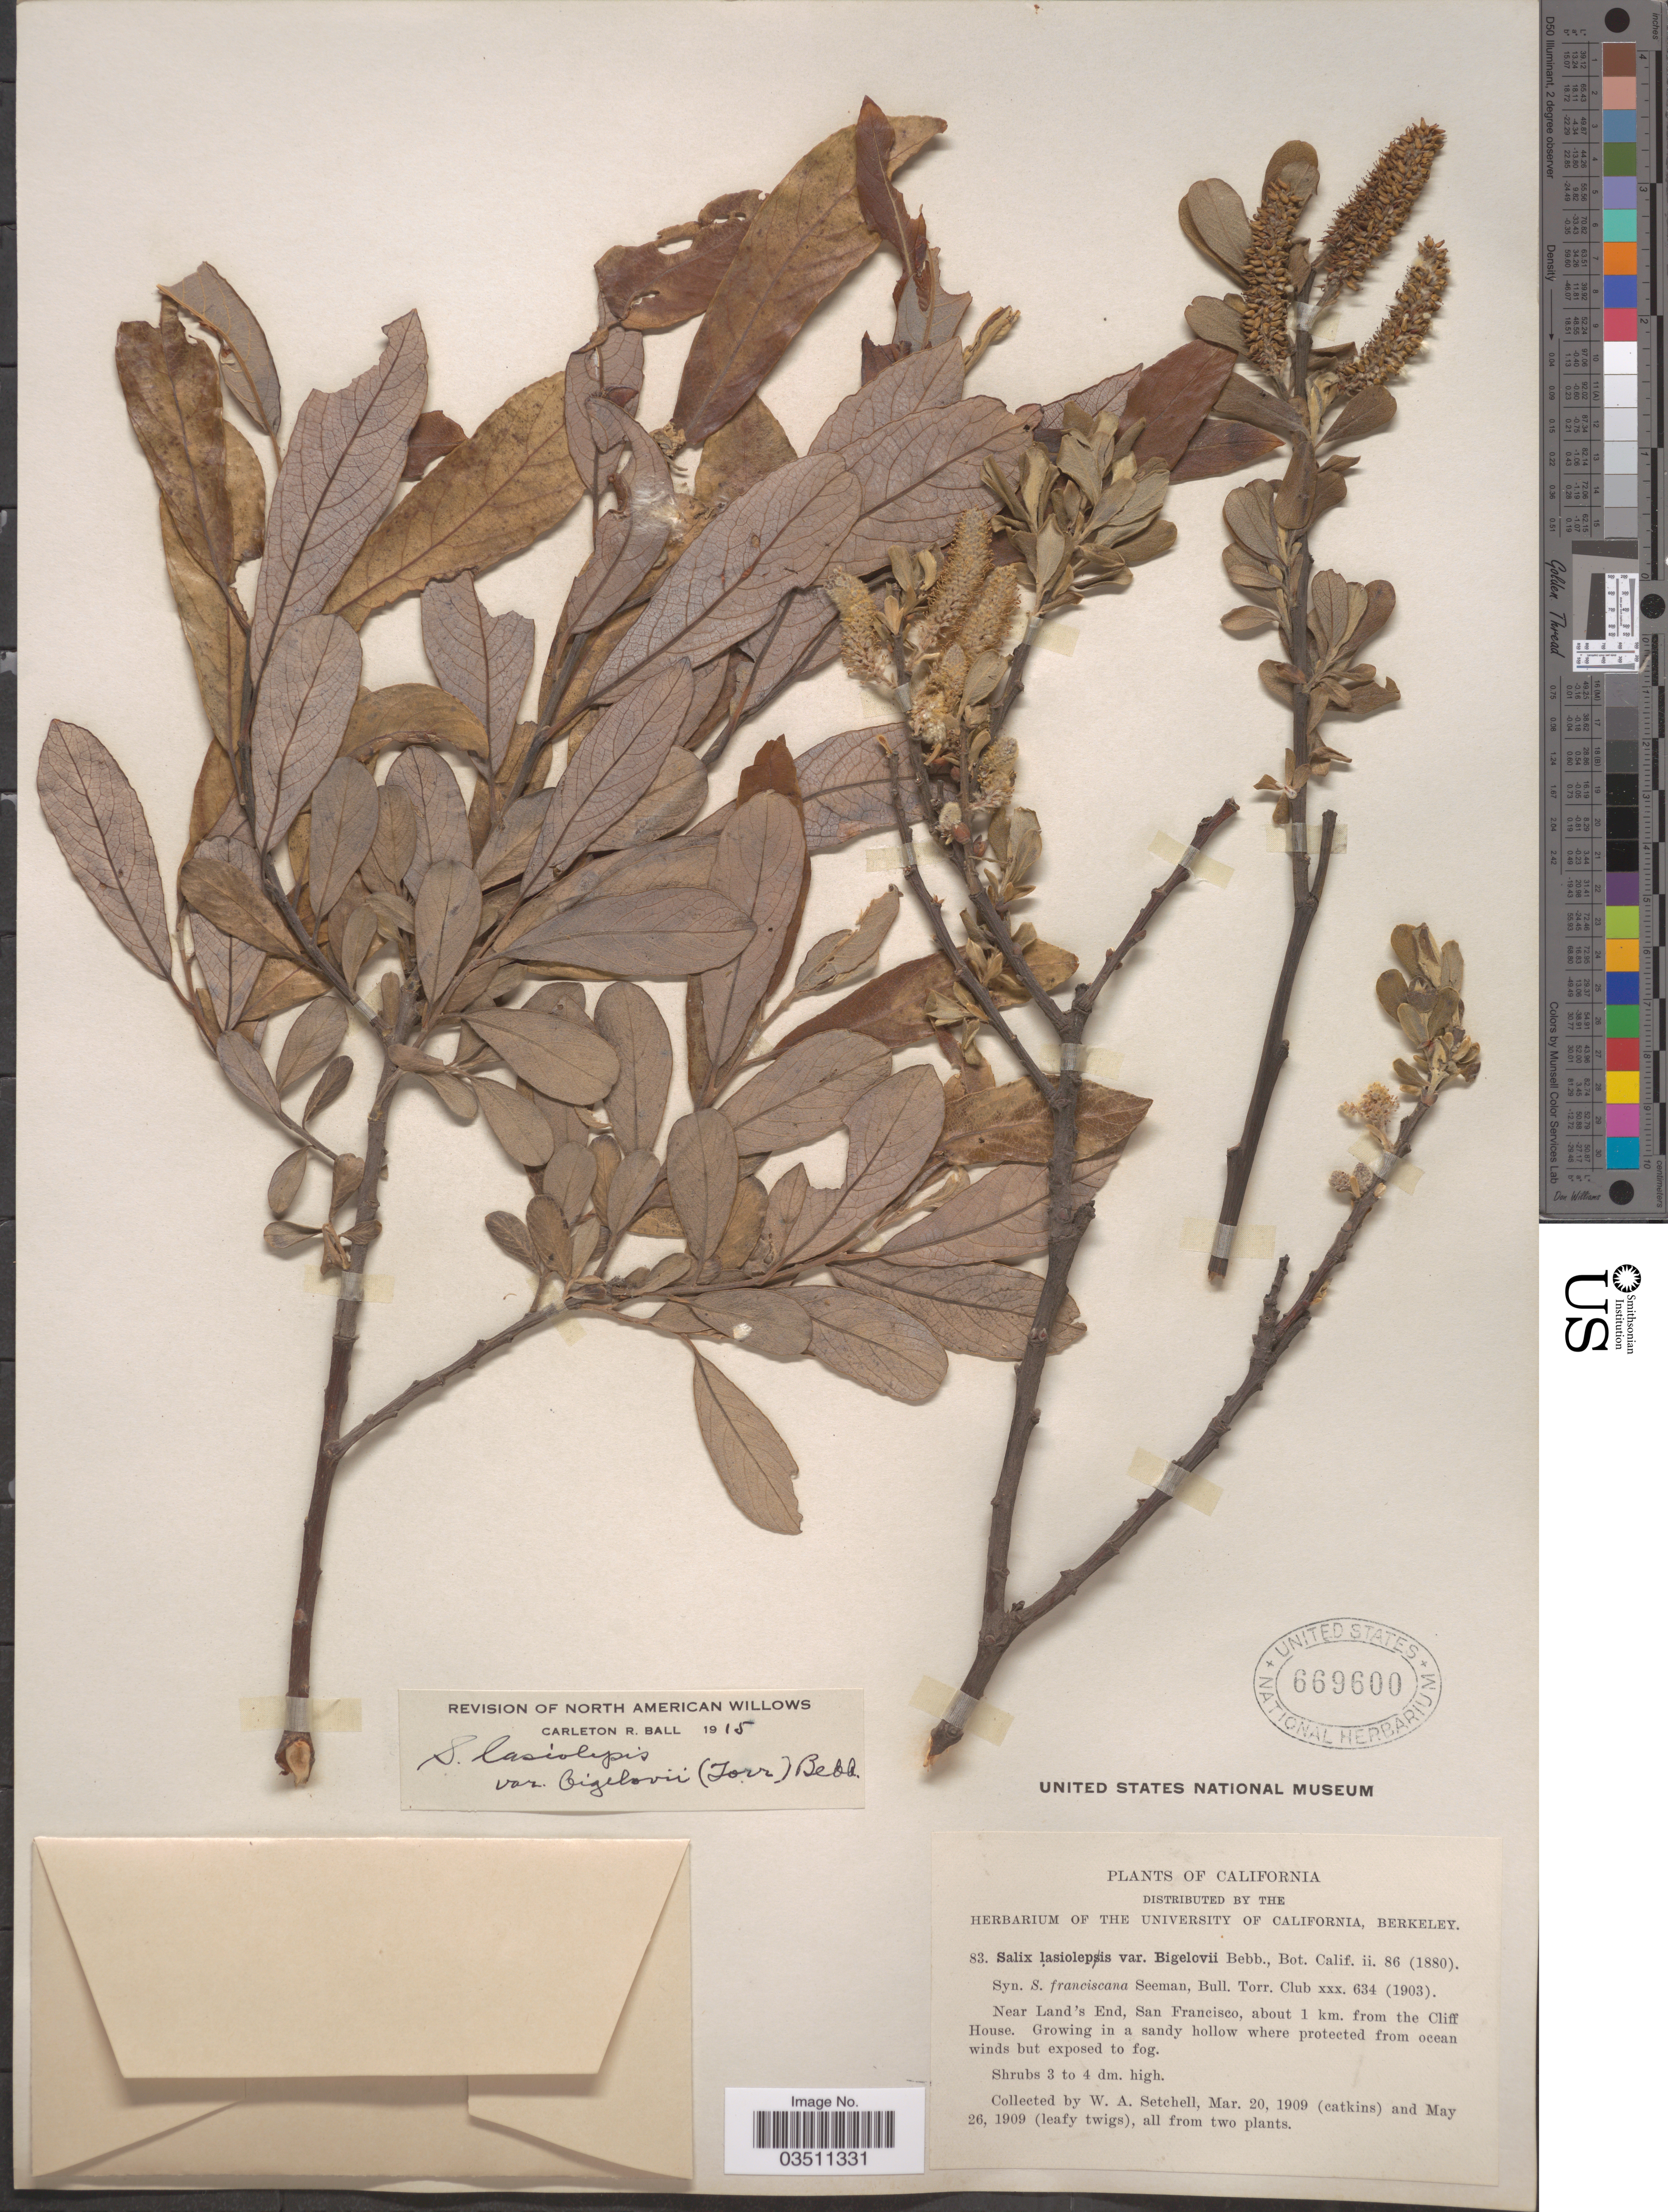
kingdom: Plantae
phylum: Tracheophyta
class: Magnoliopsida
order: Malpighiales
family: Salicaceae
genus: Salix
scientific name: Salix lasiolepis var. bigelovii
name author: Benth.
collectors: W. Setchell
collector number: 83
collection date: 1909-03-20/1909-05-26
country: United States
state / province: California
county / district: San Francisco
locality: Near Land's End, San Francisco, about 1 km. from the Cliff House.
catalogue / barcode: US 669600